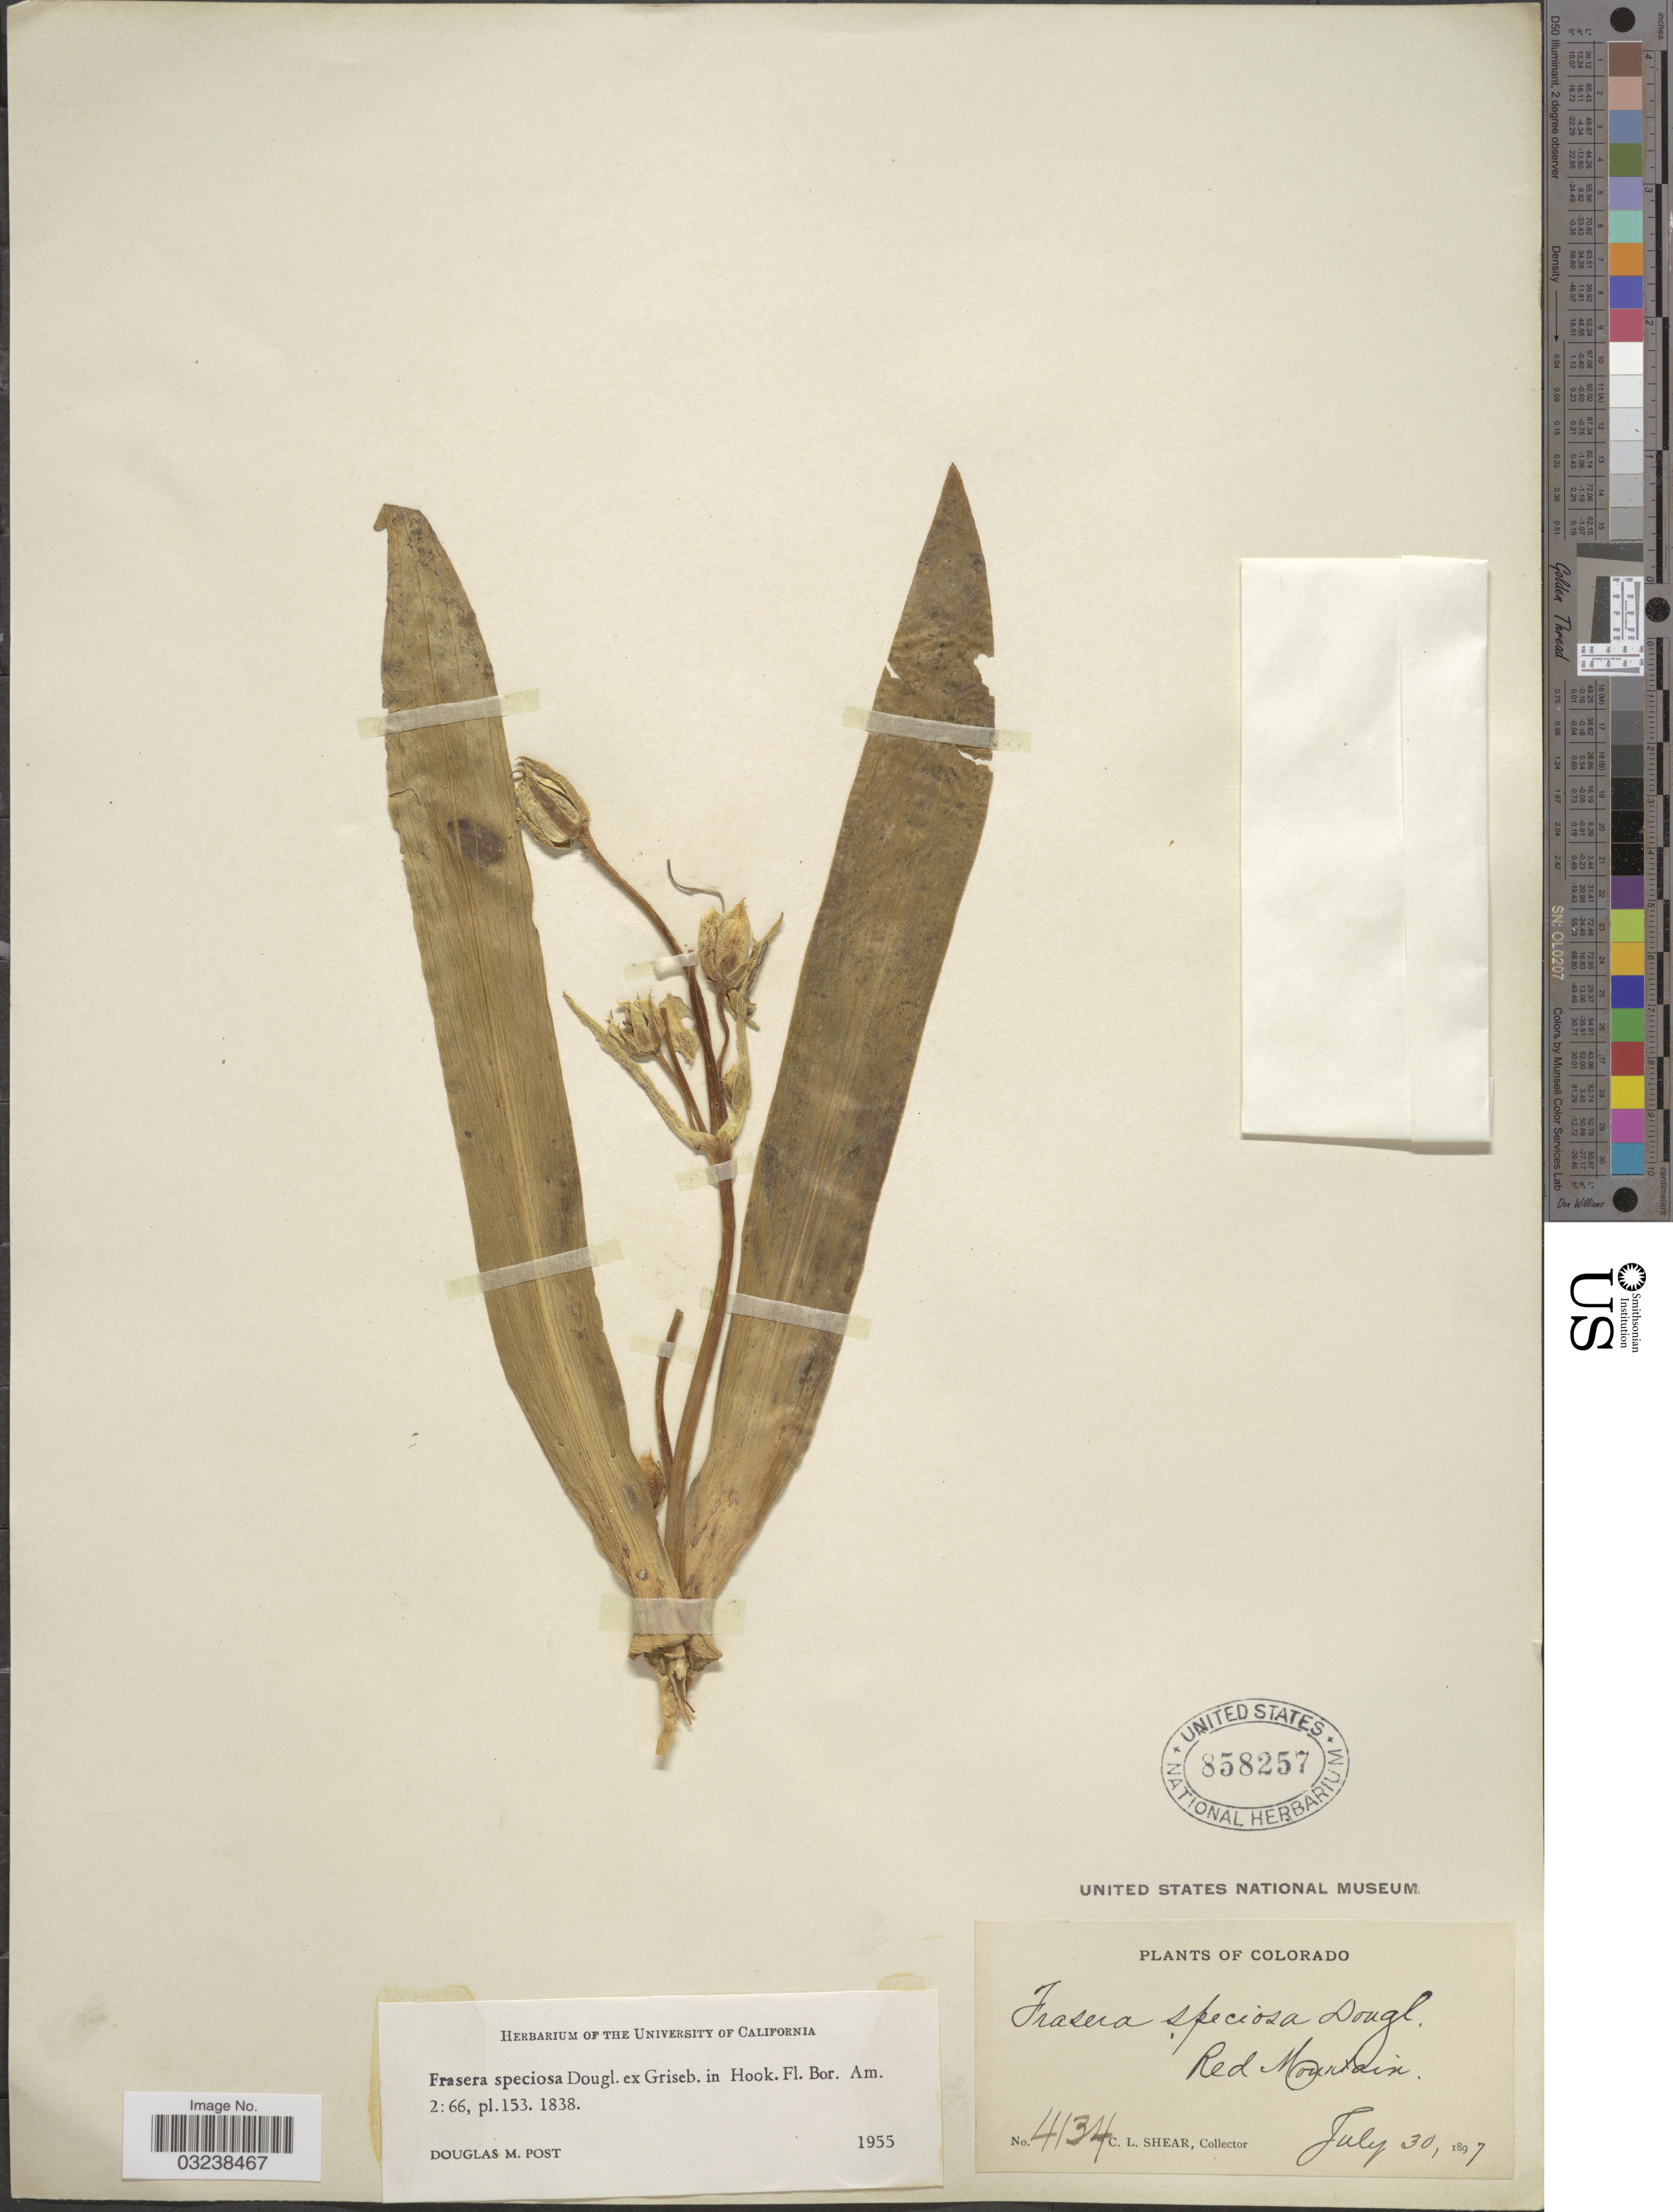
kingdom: Plantae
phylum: Tracheophyta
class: Magnoliopsida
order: Gentianales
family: Gentianaceae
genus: Swertia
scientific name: Swertia radiata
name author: (Kellogg) Kuntze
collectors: C. L. Shear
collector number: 4134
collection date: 1897-07-30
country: United States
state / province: Colorado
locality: Red Mountain.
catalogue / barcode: US 858257